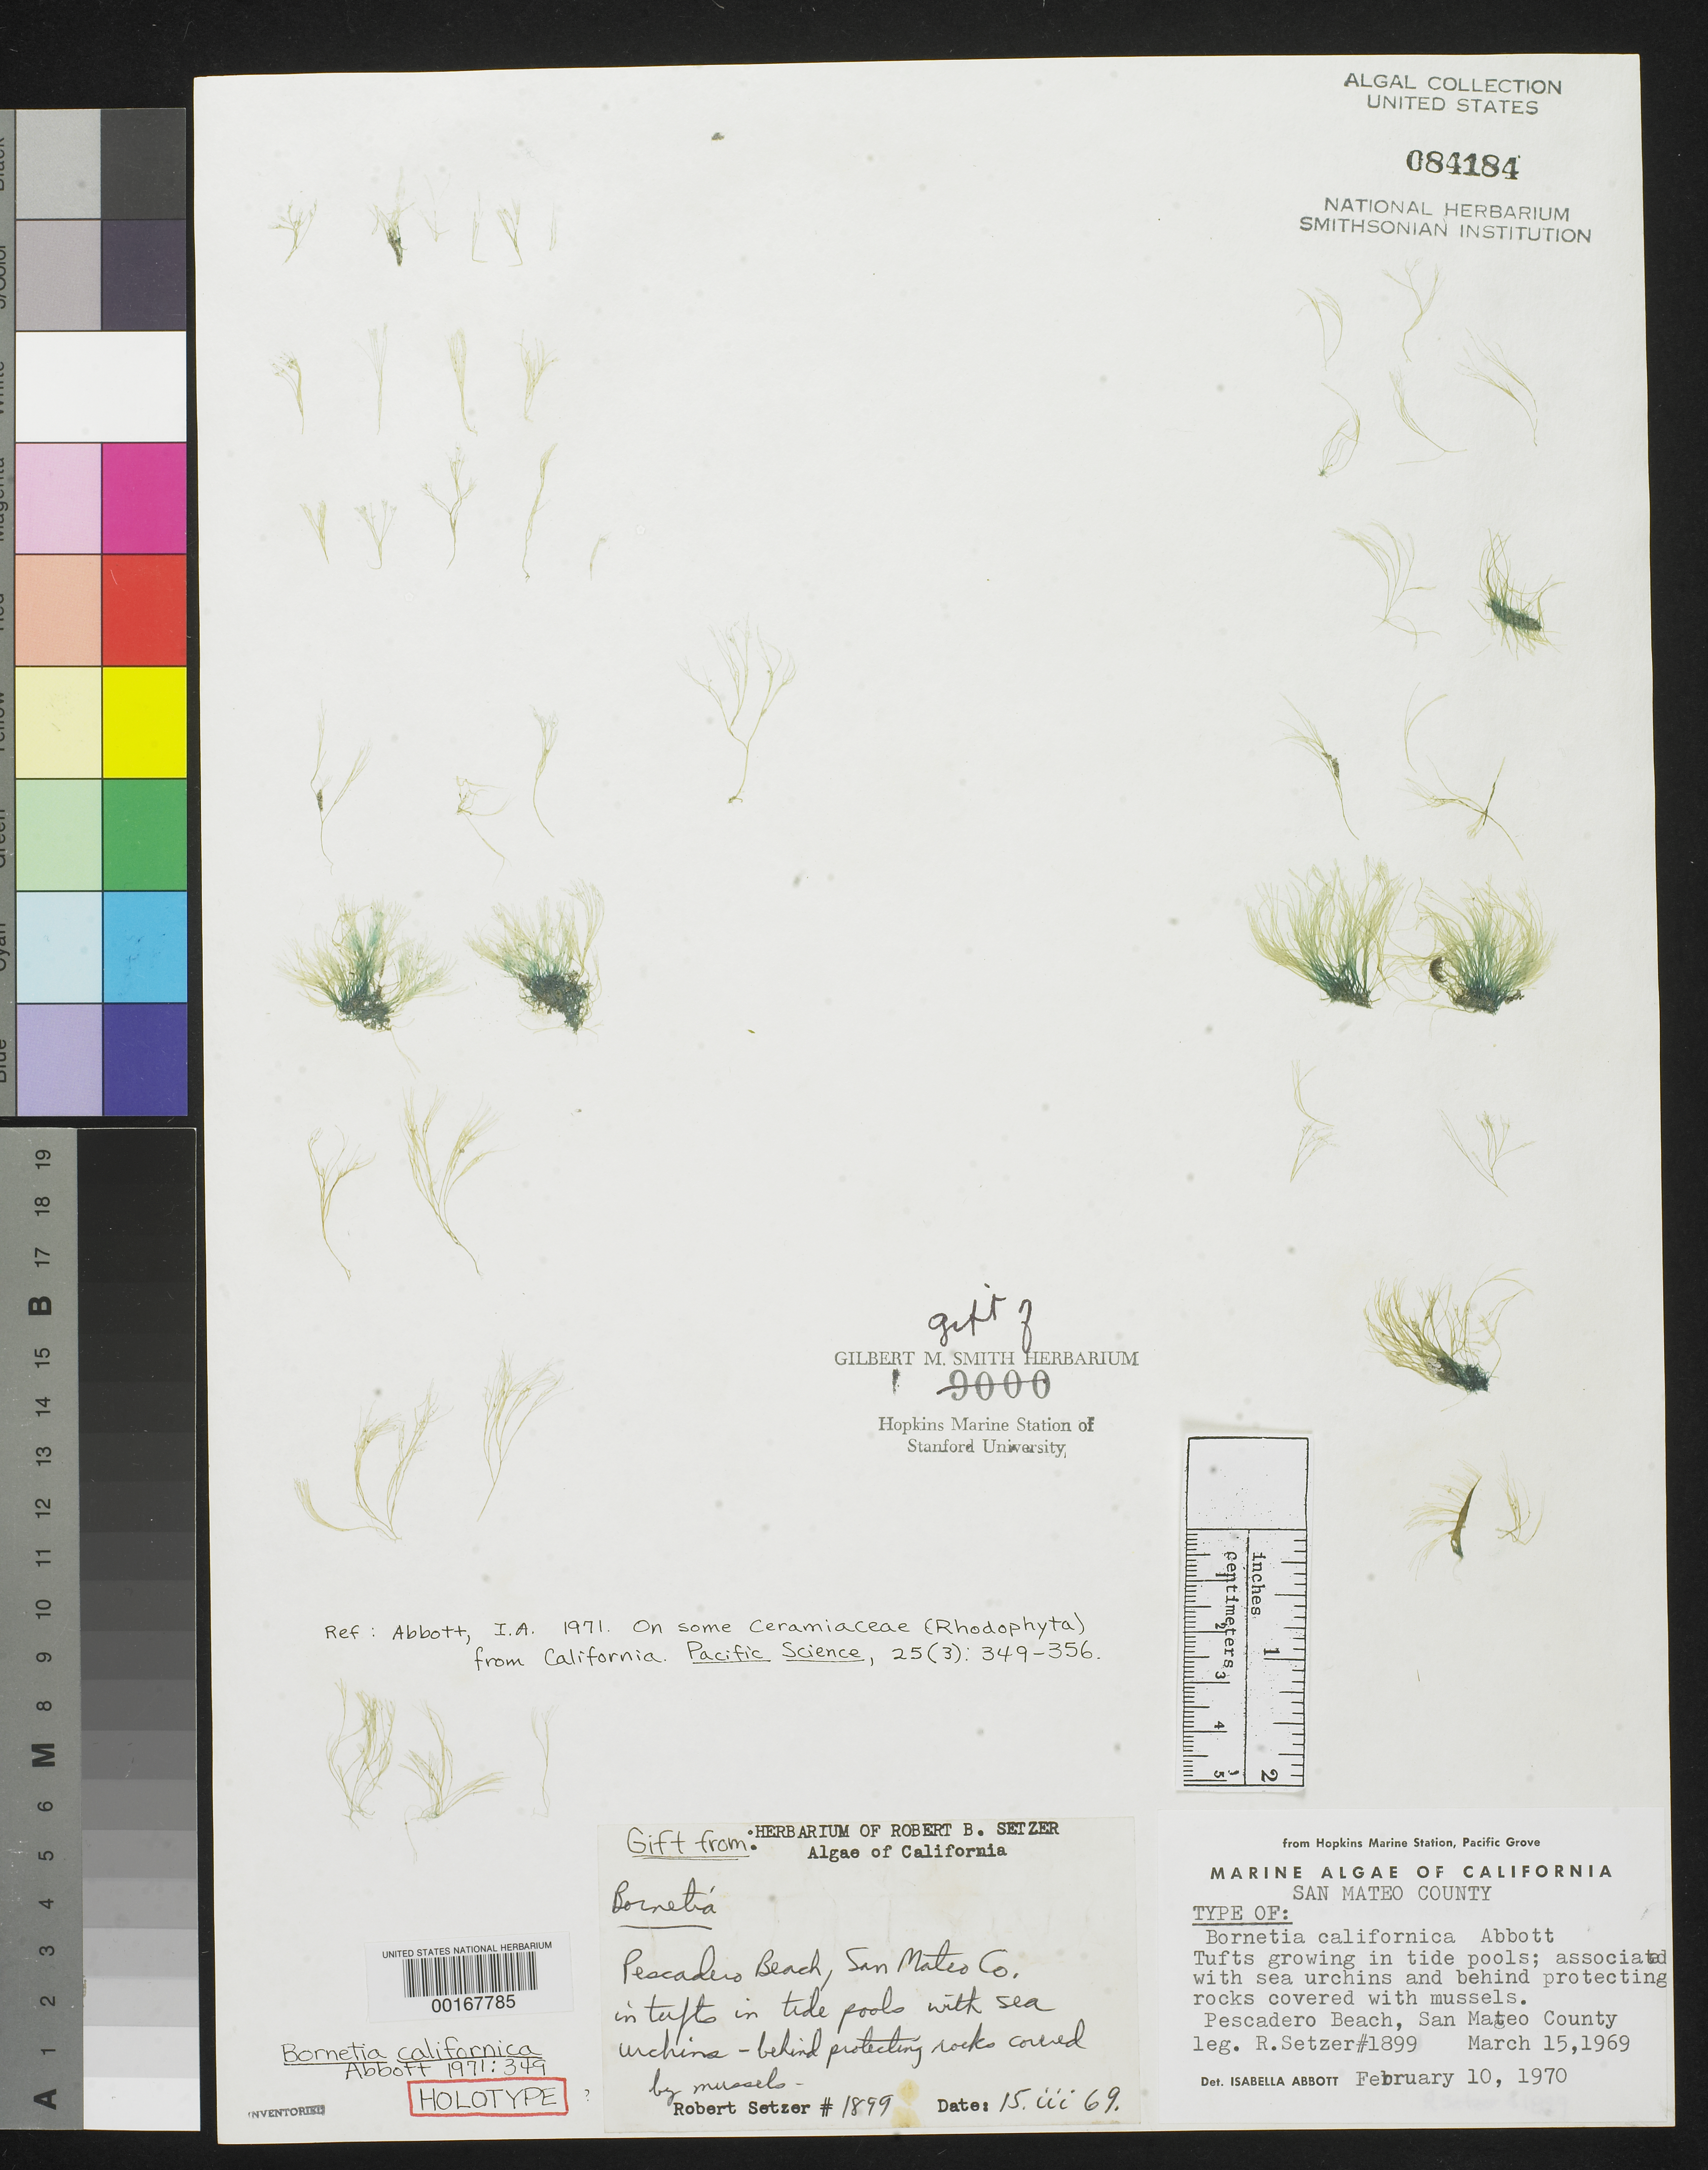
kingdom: Plantae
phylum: Rhodophyta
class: Florideophyceae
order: Ceramiales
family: Ceramiaceae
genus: Bornetia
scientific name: Bornetia californica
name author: I.A. Abbott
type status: Holotype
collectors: R. Setzer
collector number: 1899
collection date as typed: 15 Mar 1969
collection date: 1969-03-15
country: United States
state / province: California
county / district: San Mateo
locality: Pescadero Beach.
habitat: In tufts in tide pools with sea urchins; behind protecting mussel-covered rocks.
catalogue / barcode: US 84184